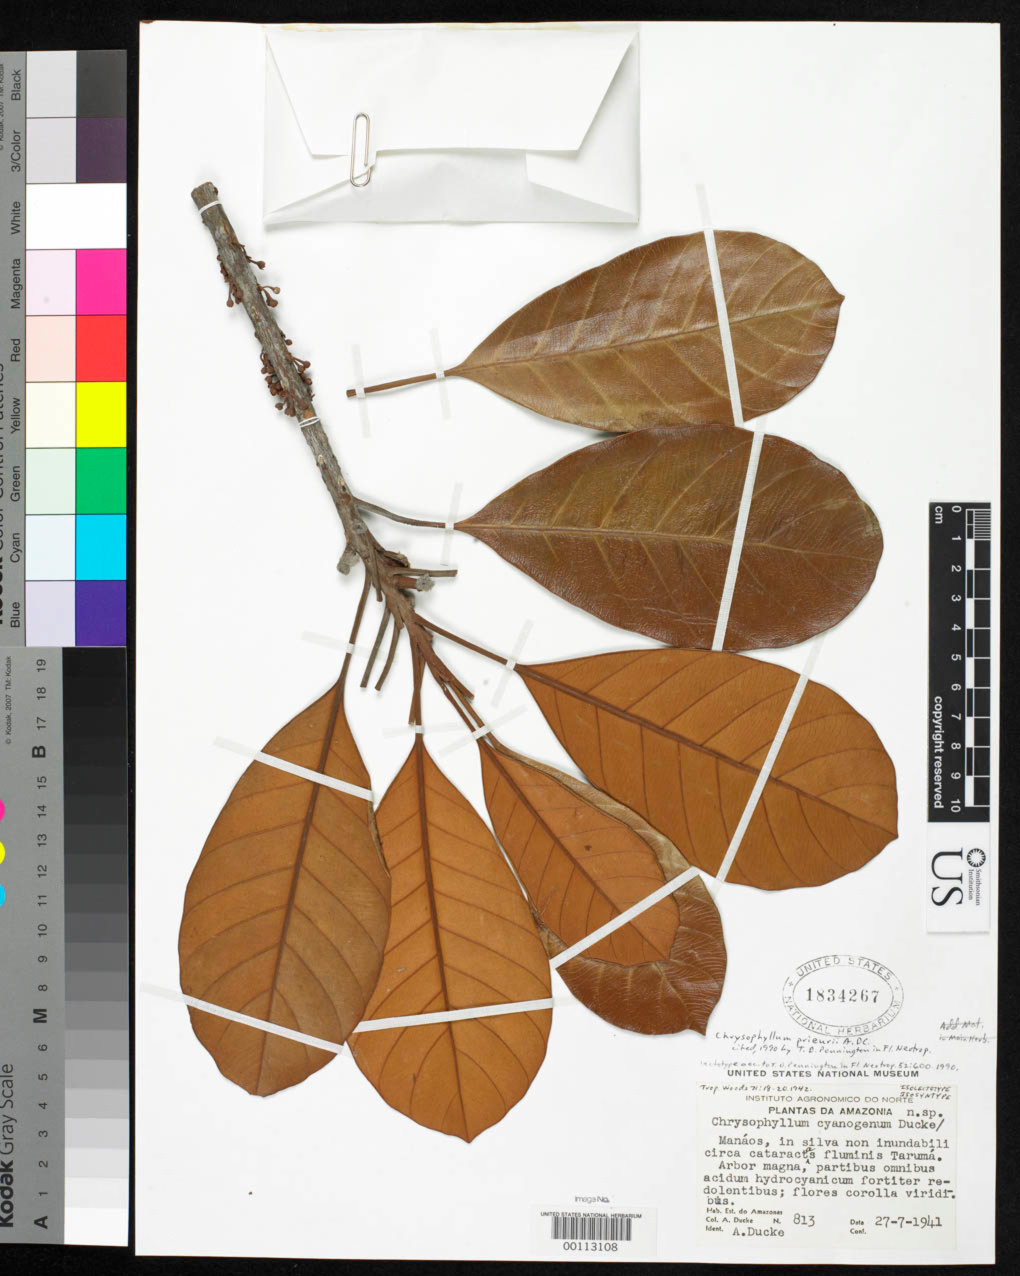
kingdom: Plantae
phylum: Tracheophyta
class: Magnoliopsida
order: Ericales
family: Sapotaceae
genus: Chrysophyllum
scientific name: Chrysophyllum cyanogenum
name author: Ducke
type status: Isolectotype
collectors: A. Ducke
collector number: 813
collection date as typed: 27 Jul 1941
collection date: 1941-07-27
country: Brazil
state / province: Amazonas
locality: Manaos.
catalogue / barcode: US 1834267